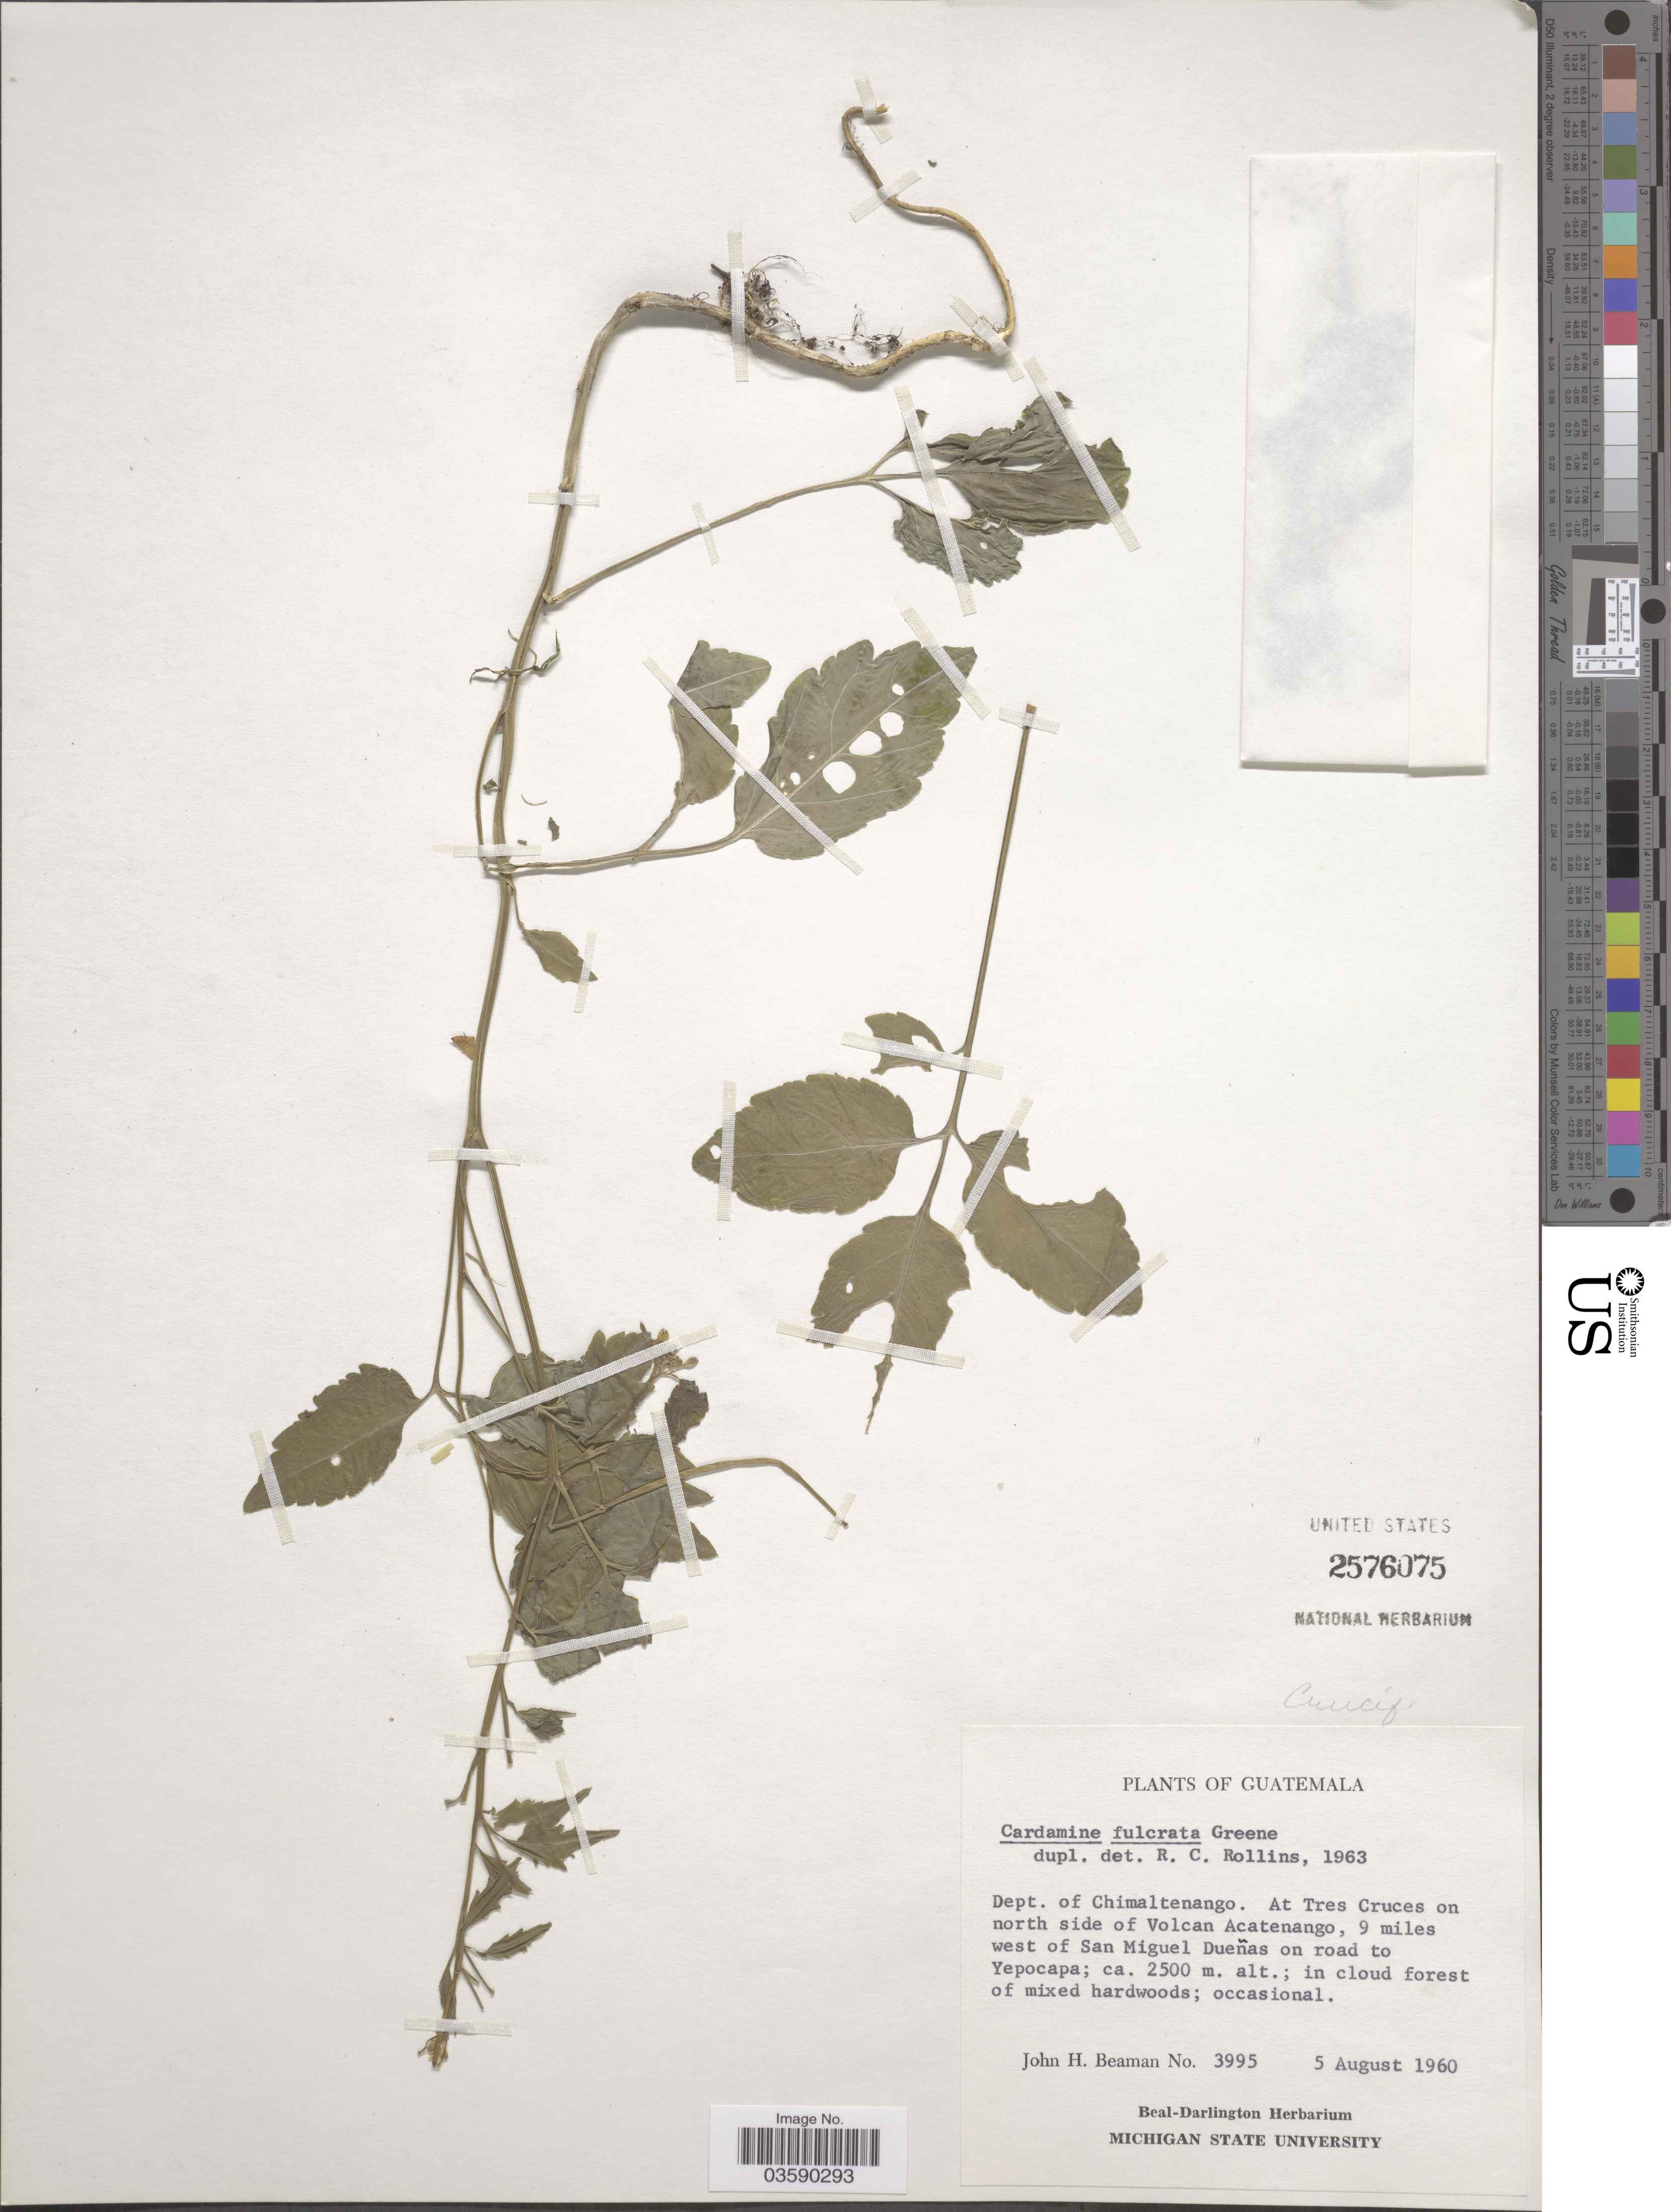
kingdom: Plantae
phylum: Tracheophyta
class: Magnoliopsida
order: Brassicales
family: Brassicaceae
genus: Cardamine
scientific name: Cardamine fulcrata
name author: Greene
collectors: J. H. Beaman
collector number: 3995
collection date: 1960-08-05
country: Guatemala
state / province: Chimaltenango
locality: Dept. of Chimaltenango. At Tres Cruces on north side of Volcan Acatenango, 9 miles west of San Miguel Dueñas on road to Yepocapa.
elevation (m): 2500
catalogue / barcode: US 2576075